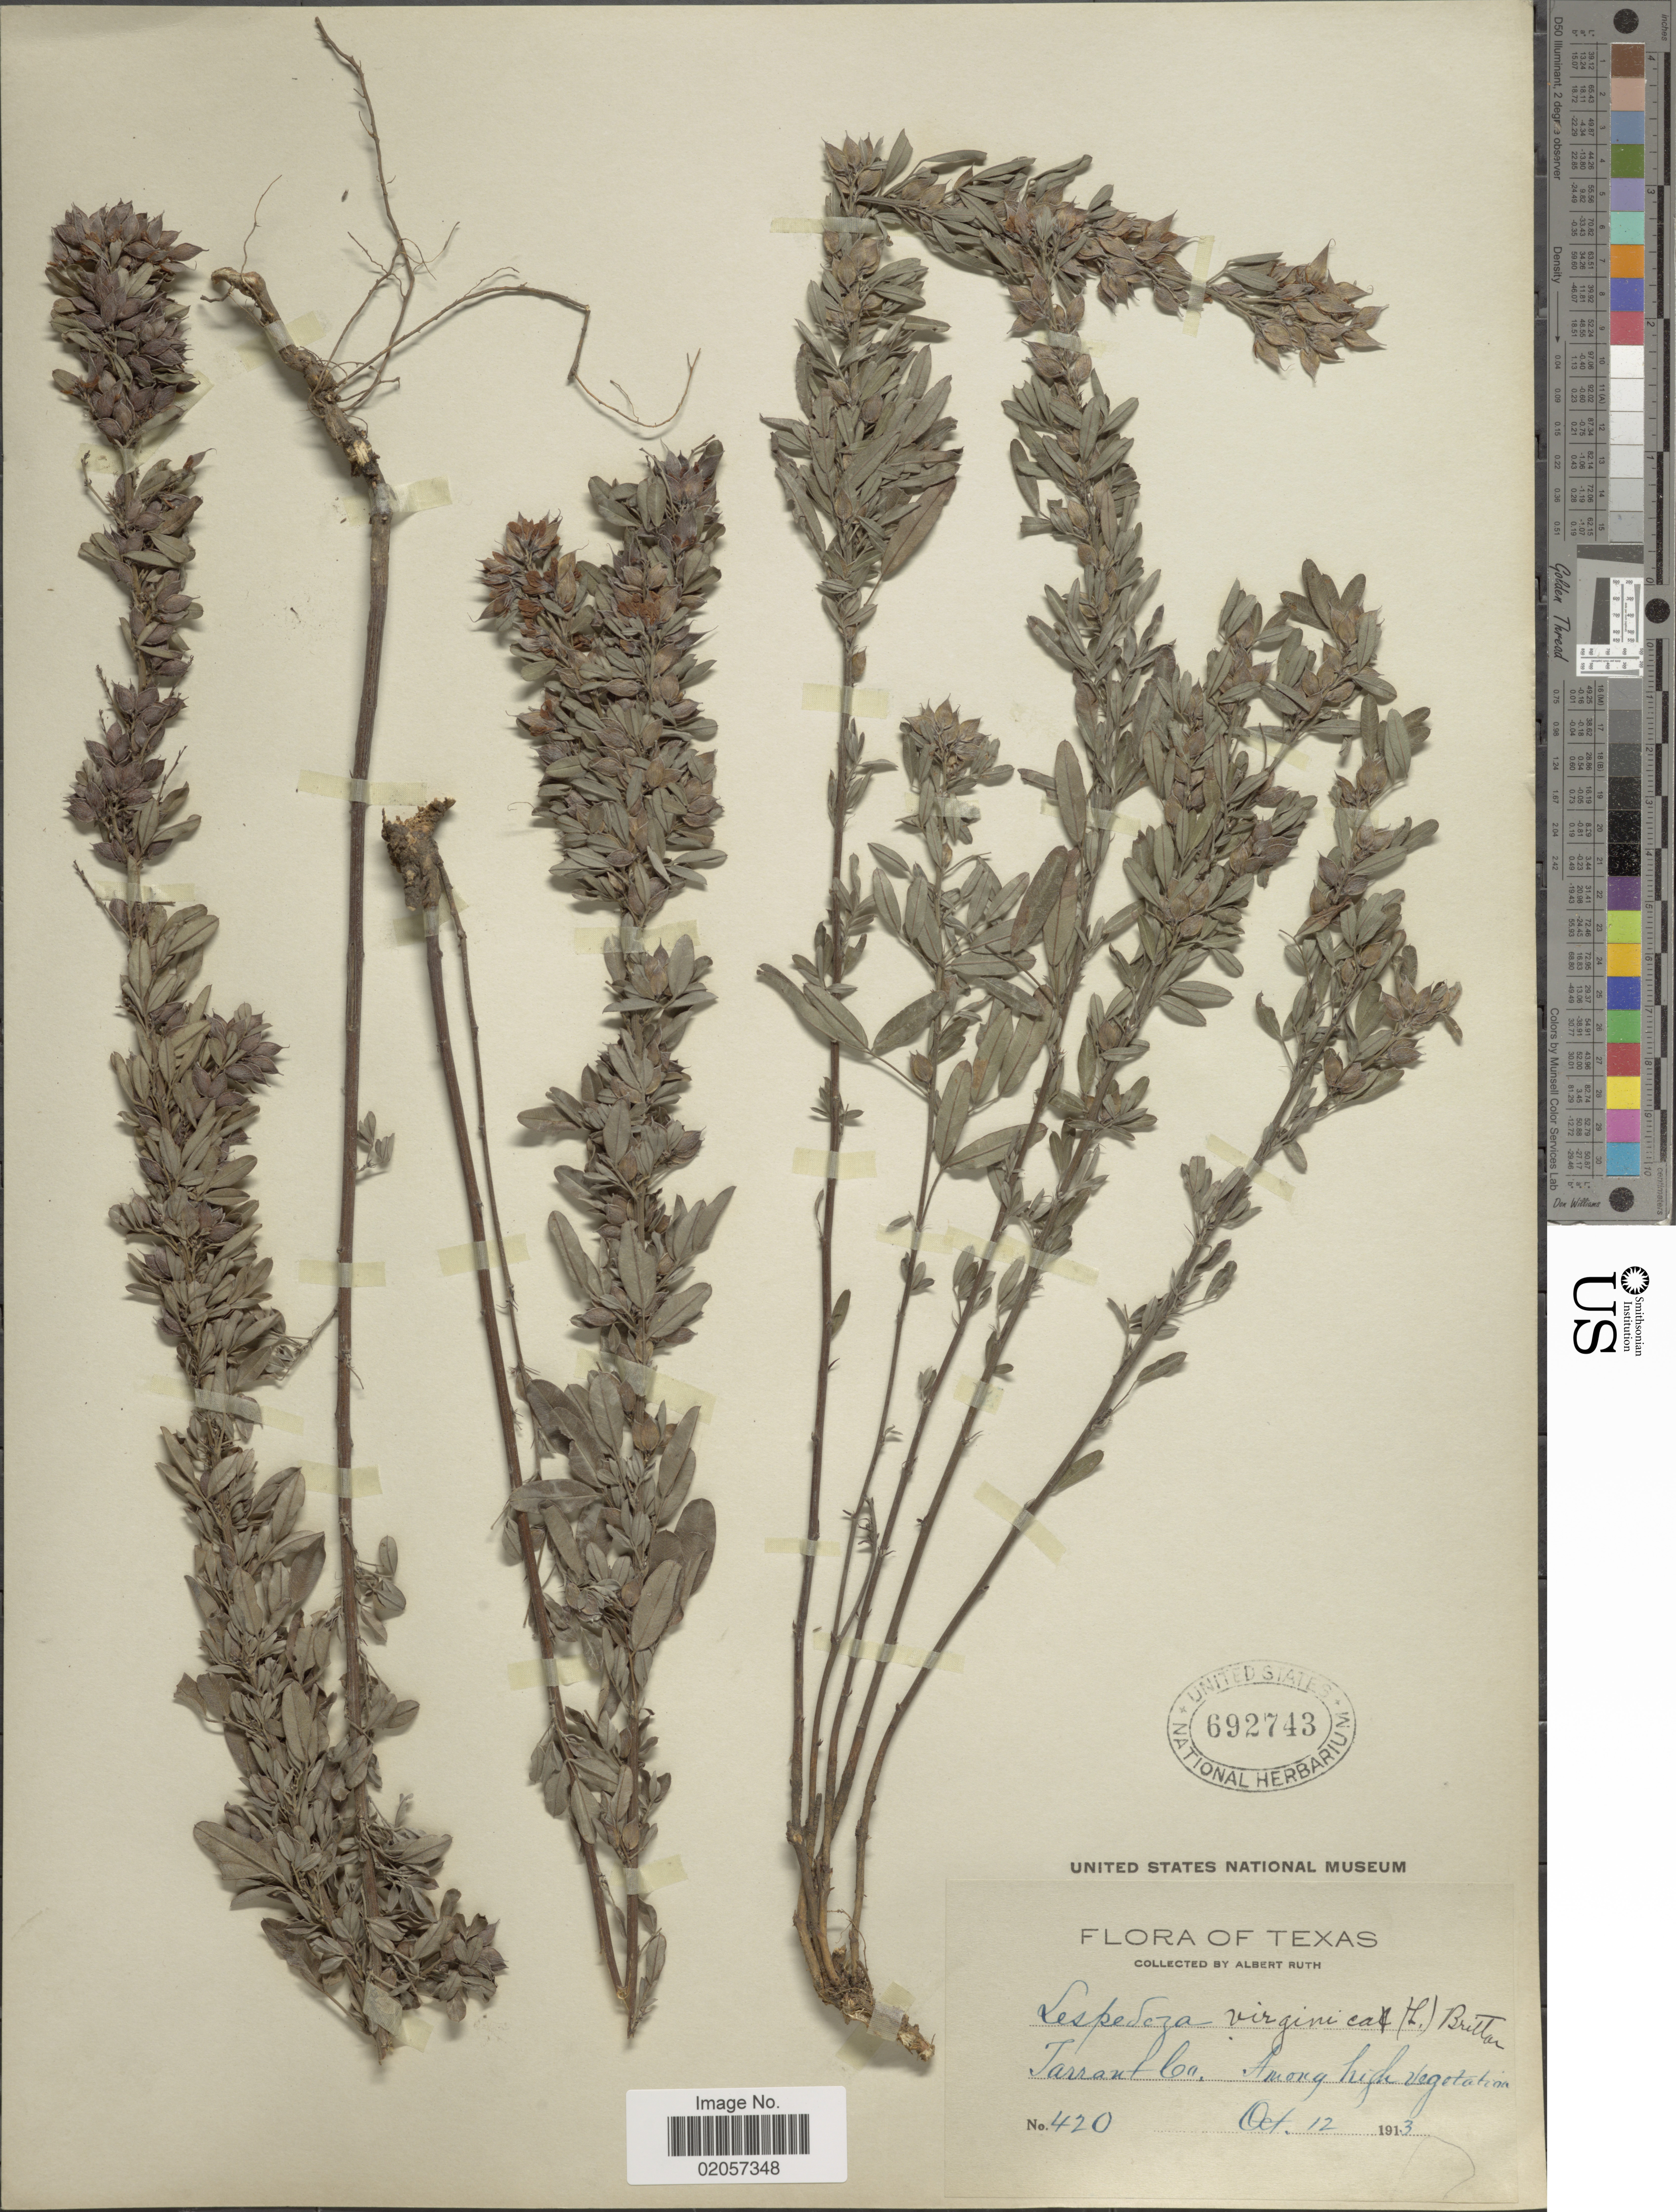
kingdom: Plantae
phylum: Tracheophyta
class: Magnoliopsida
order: Fabales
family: Fabaceae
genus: Lespedeza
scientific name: Lespedeza virginica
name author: (L.) Britton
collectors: A. Ruth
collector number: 420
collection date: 1913-10-12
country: United States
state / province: Texas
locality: Texas, Tarrant Co. Among high vegetation.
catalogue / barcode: US 692743